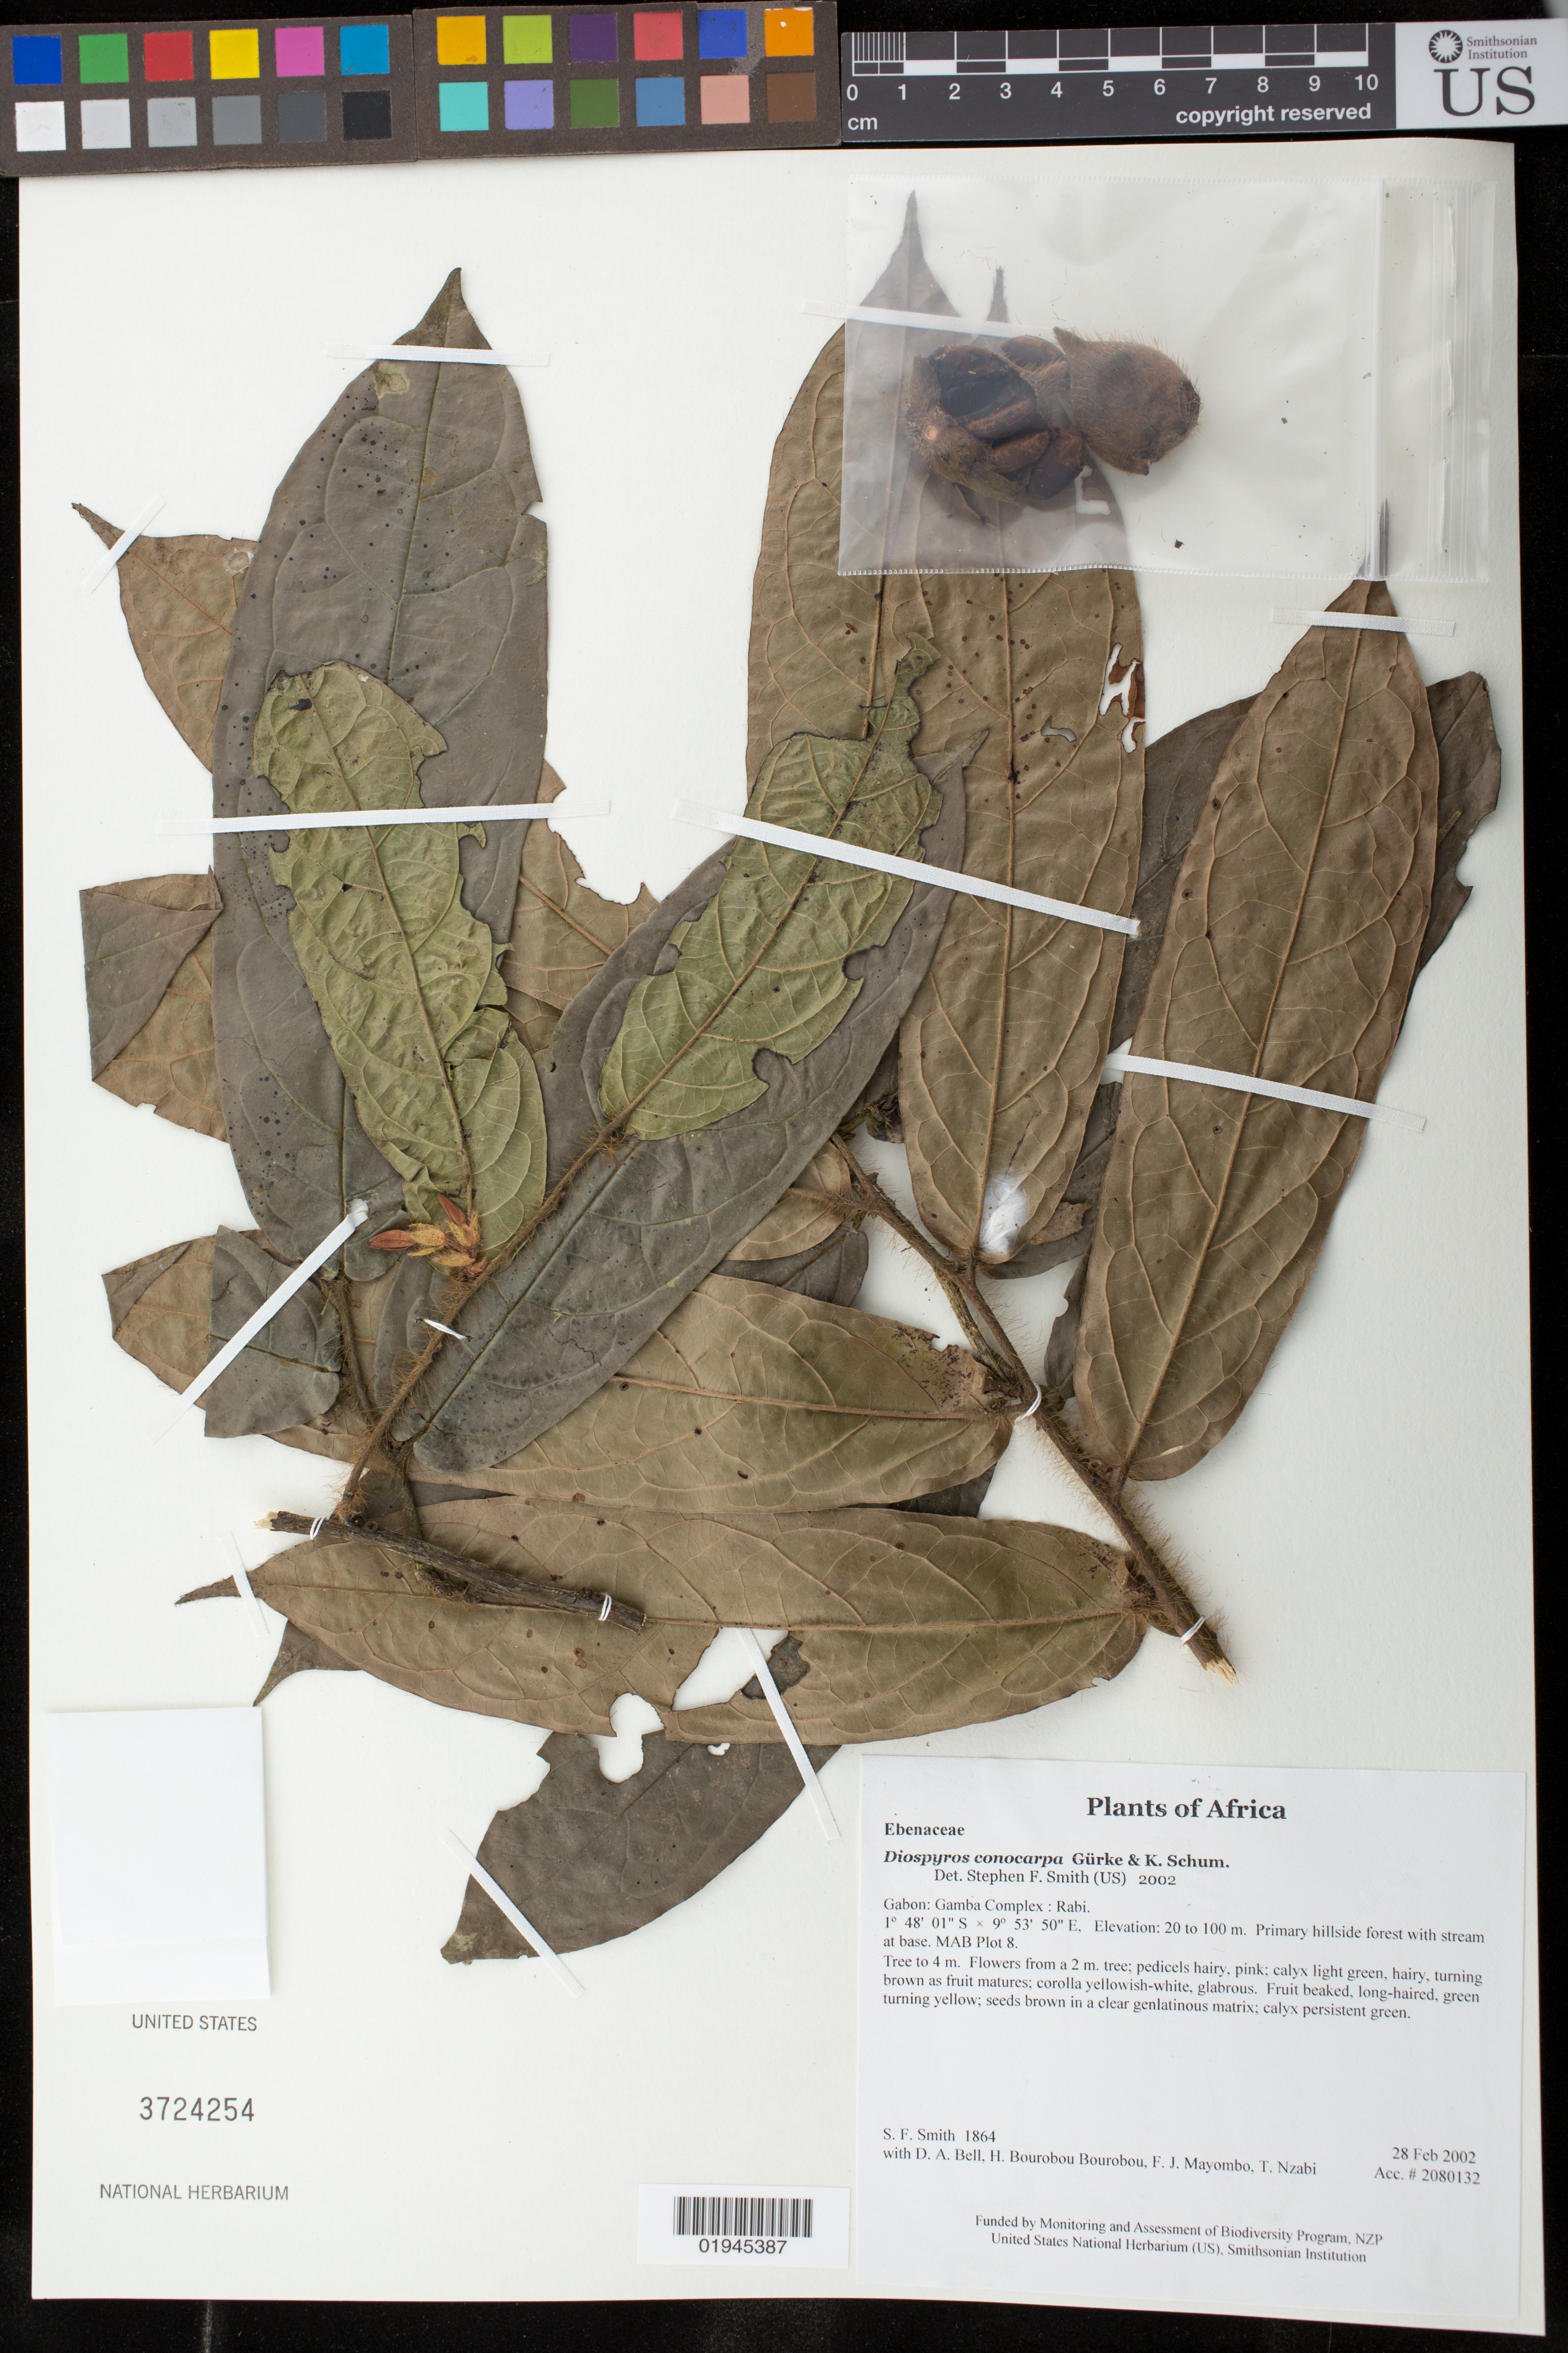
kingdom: Plantae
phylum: Tracheophyta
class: Magnoliopsida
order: Ericales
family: Ebenaceae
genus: Diospyros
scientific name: Diospyros conocarpa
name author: Gürke & K. Schum.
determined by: Smith, Stephen F., (US), NMNH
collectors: S.F. Smith, D. A. Bell, H. Bourobou Bourobou & F. J. Mayombo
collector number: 1864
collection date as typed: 28 Feb 2002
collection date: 2002-02-28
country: Gabon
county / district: Gamba Complex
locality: Rabi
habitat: Primary hillside forest with stream at base. MAB Plot 8.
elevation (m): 20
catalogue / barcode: US 3724254